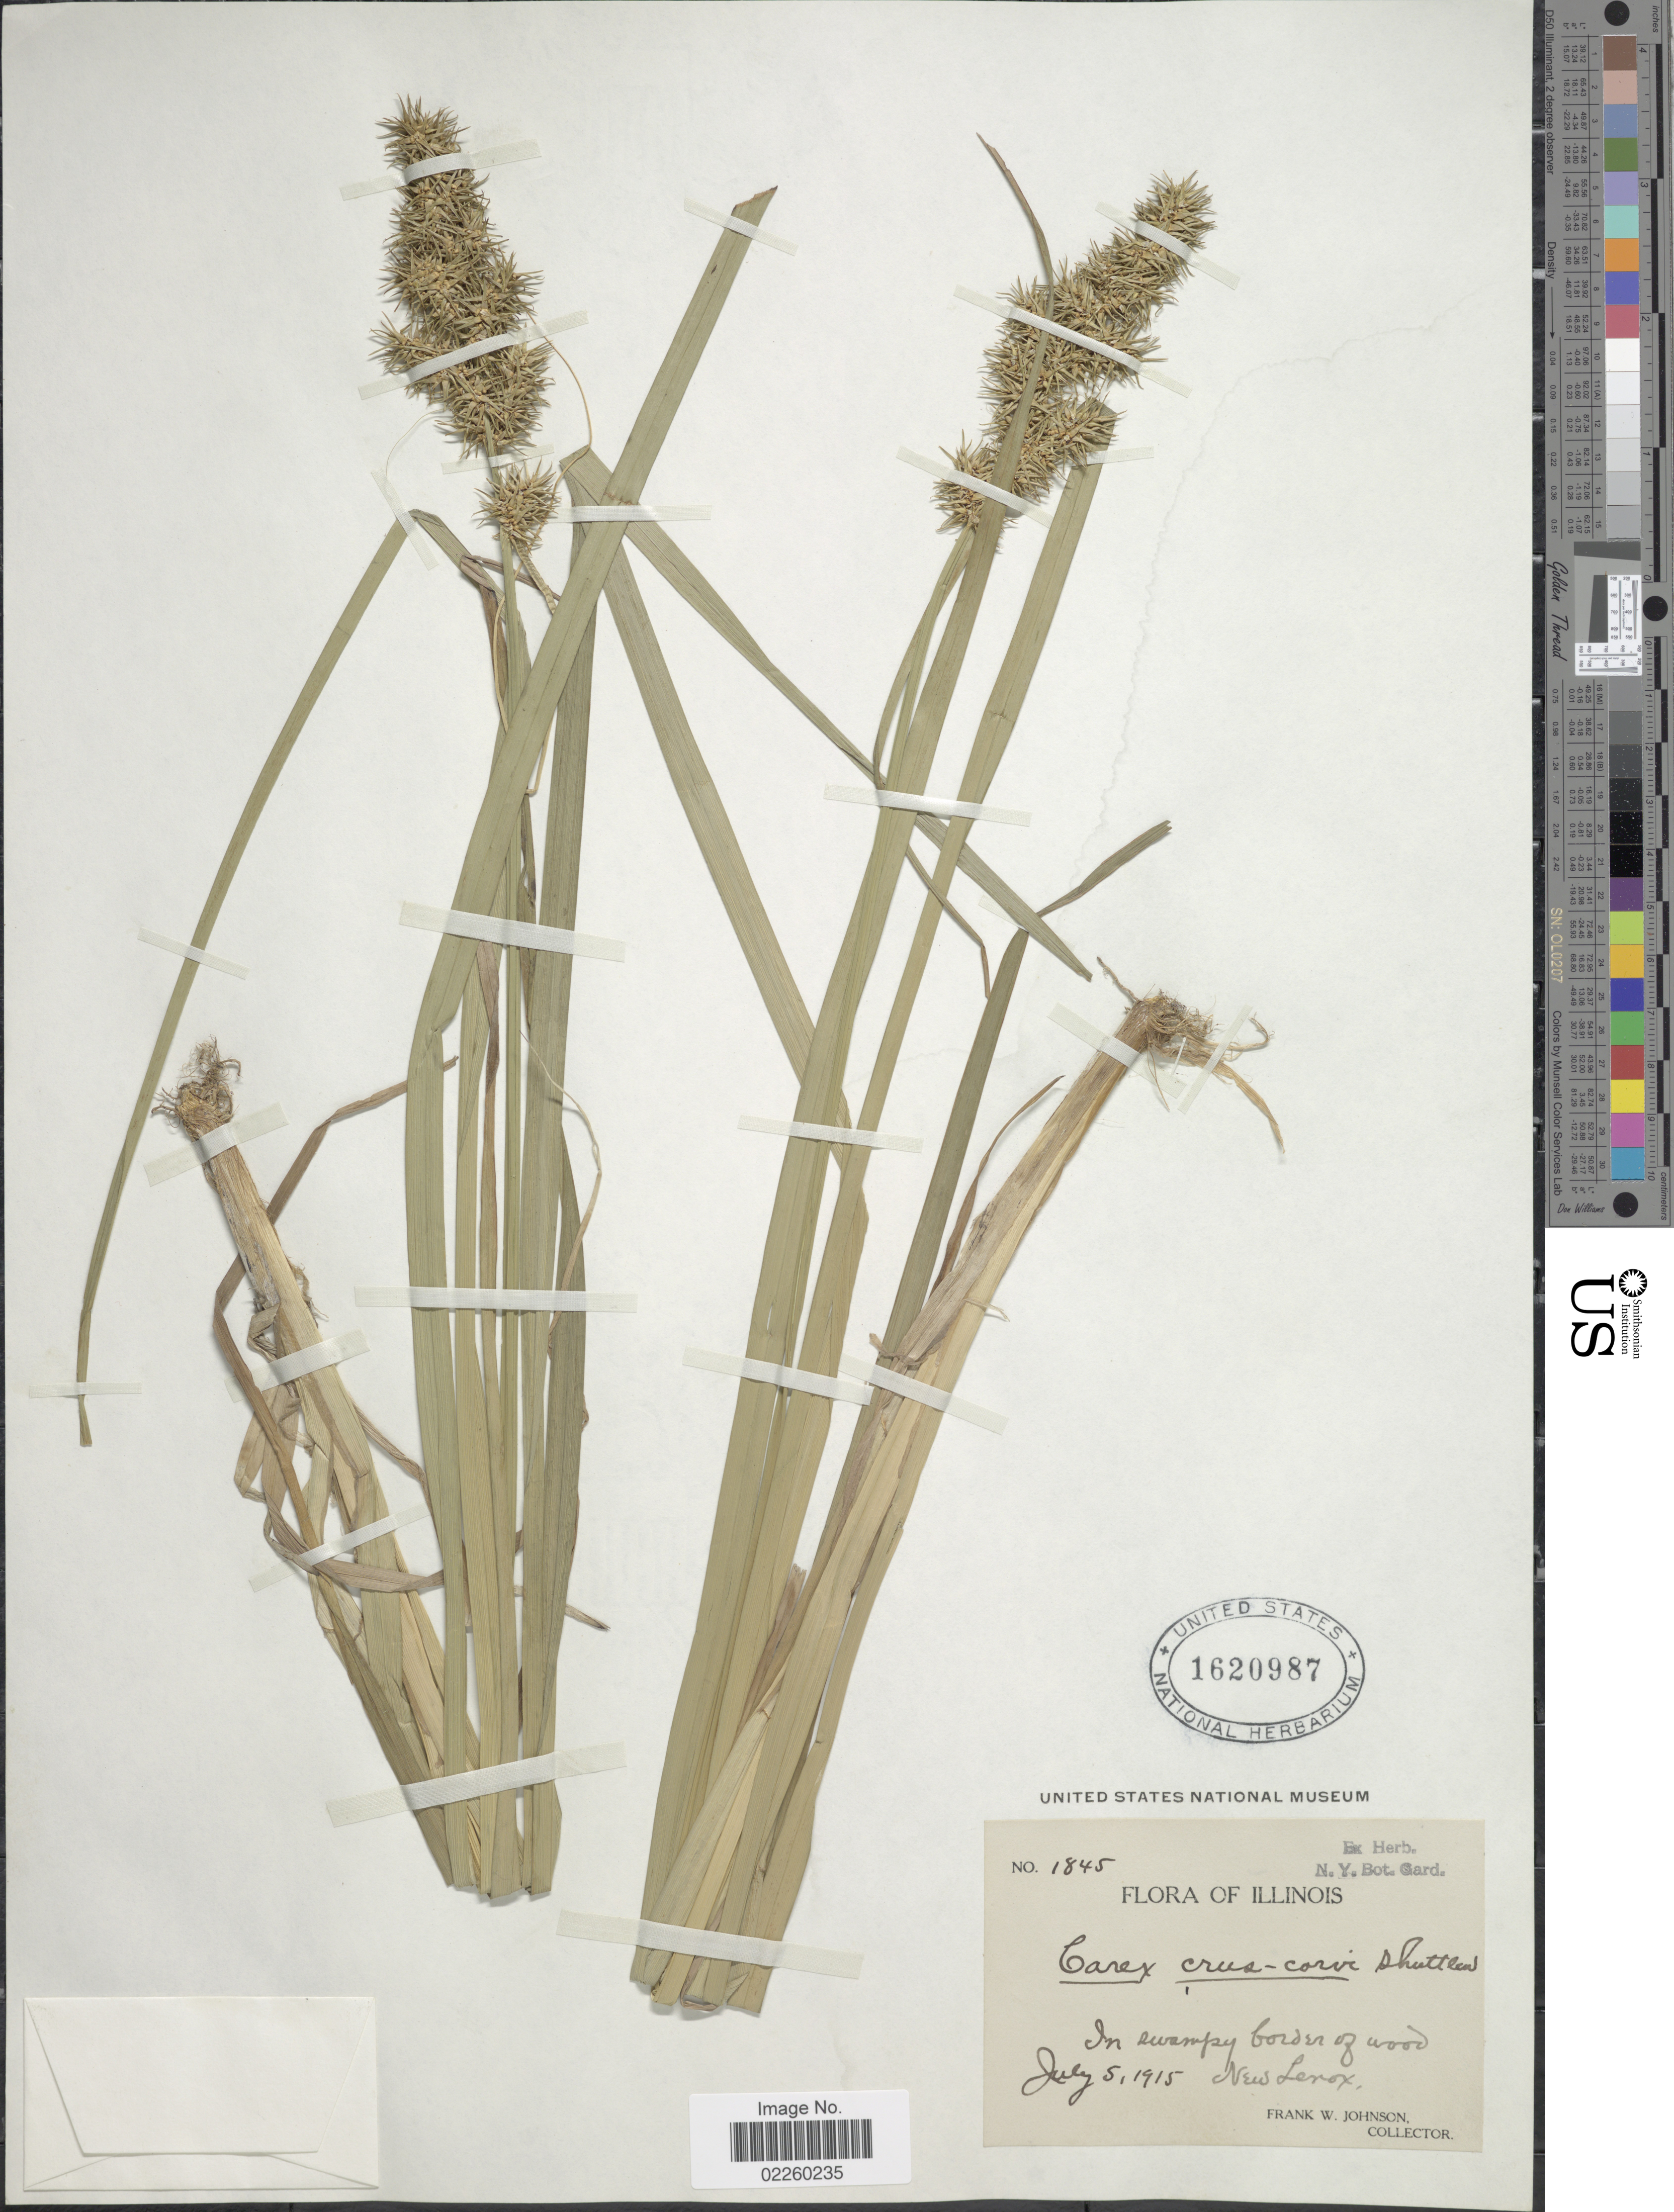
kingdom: Plantae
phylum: Tracheophyta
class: Liliopsida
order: Poales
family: Cyperaceae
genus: Carex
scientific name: Carex crus-corvi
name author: Shuttlew. ex Kunze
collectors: F. W. Johnson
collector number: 1845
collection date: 1915-07-05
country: United States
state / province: Illinois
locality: New Lerox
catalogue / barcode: US 1620987